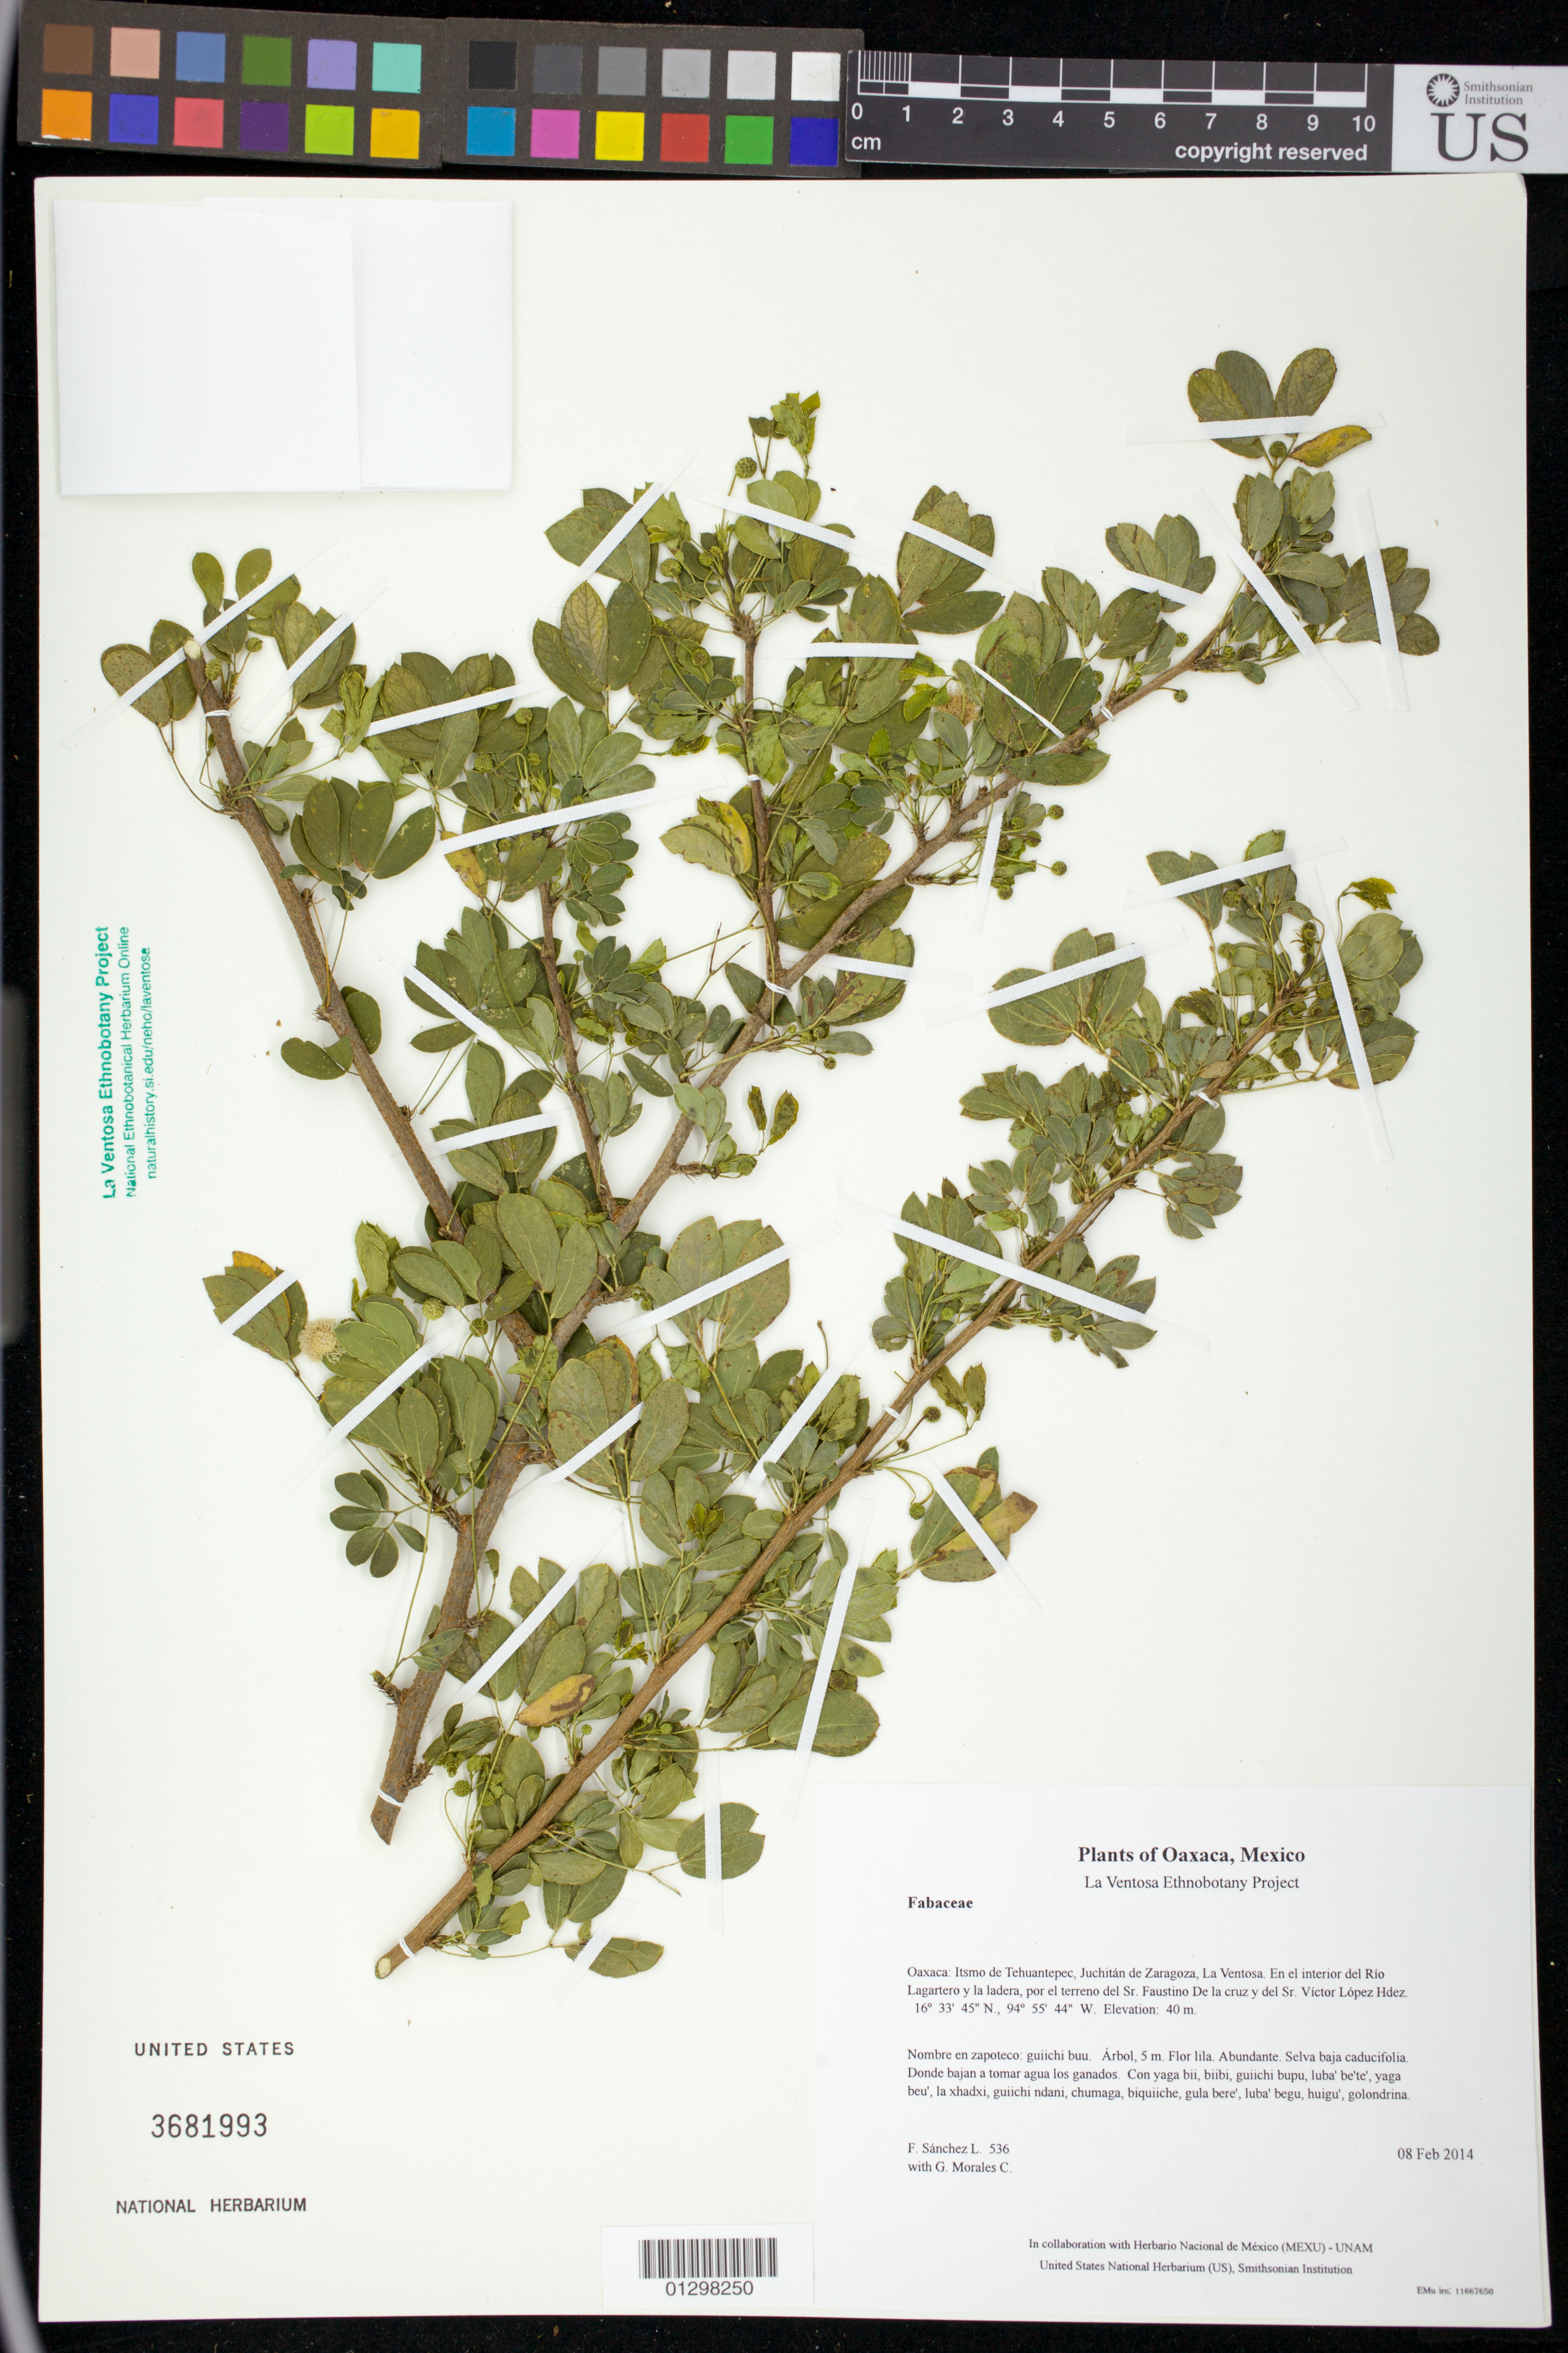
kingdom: Plantae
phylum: Tracheophyta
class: Magnoliopsida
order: Fabales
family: Fabaceae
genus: Mimosa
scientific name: Mimosa goldmanii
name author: B.L. Rob.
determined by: Radosavljevic, Aleksandar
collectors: F. Sánchez L. & G. Morales C.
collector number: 536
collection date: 2014-02-08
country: Mexico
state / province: Oaxaca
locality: Itsmo de Tehuantepec, Juchitán de Zaragoza, La Ventosa. En el interior del Río Lagartero y la ladera, por el terreno del Sr. Faustino De la cruz y del Sr. Víctor López Hdez.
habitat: Selva baja caducifolia. Donde bajan a tomar agua los ganados.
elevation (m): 40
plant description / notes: JEBOT, MEXU, SERO, US; Yaga. 5 m. Guie' lila. Stale.; tepezcohuite, pepezcohuite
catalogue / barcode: US 3681993